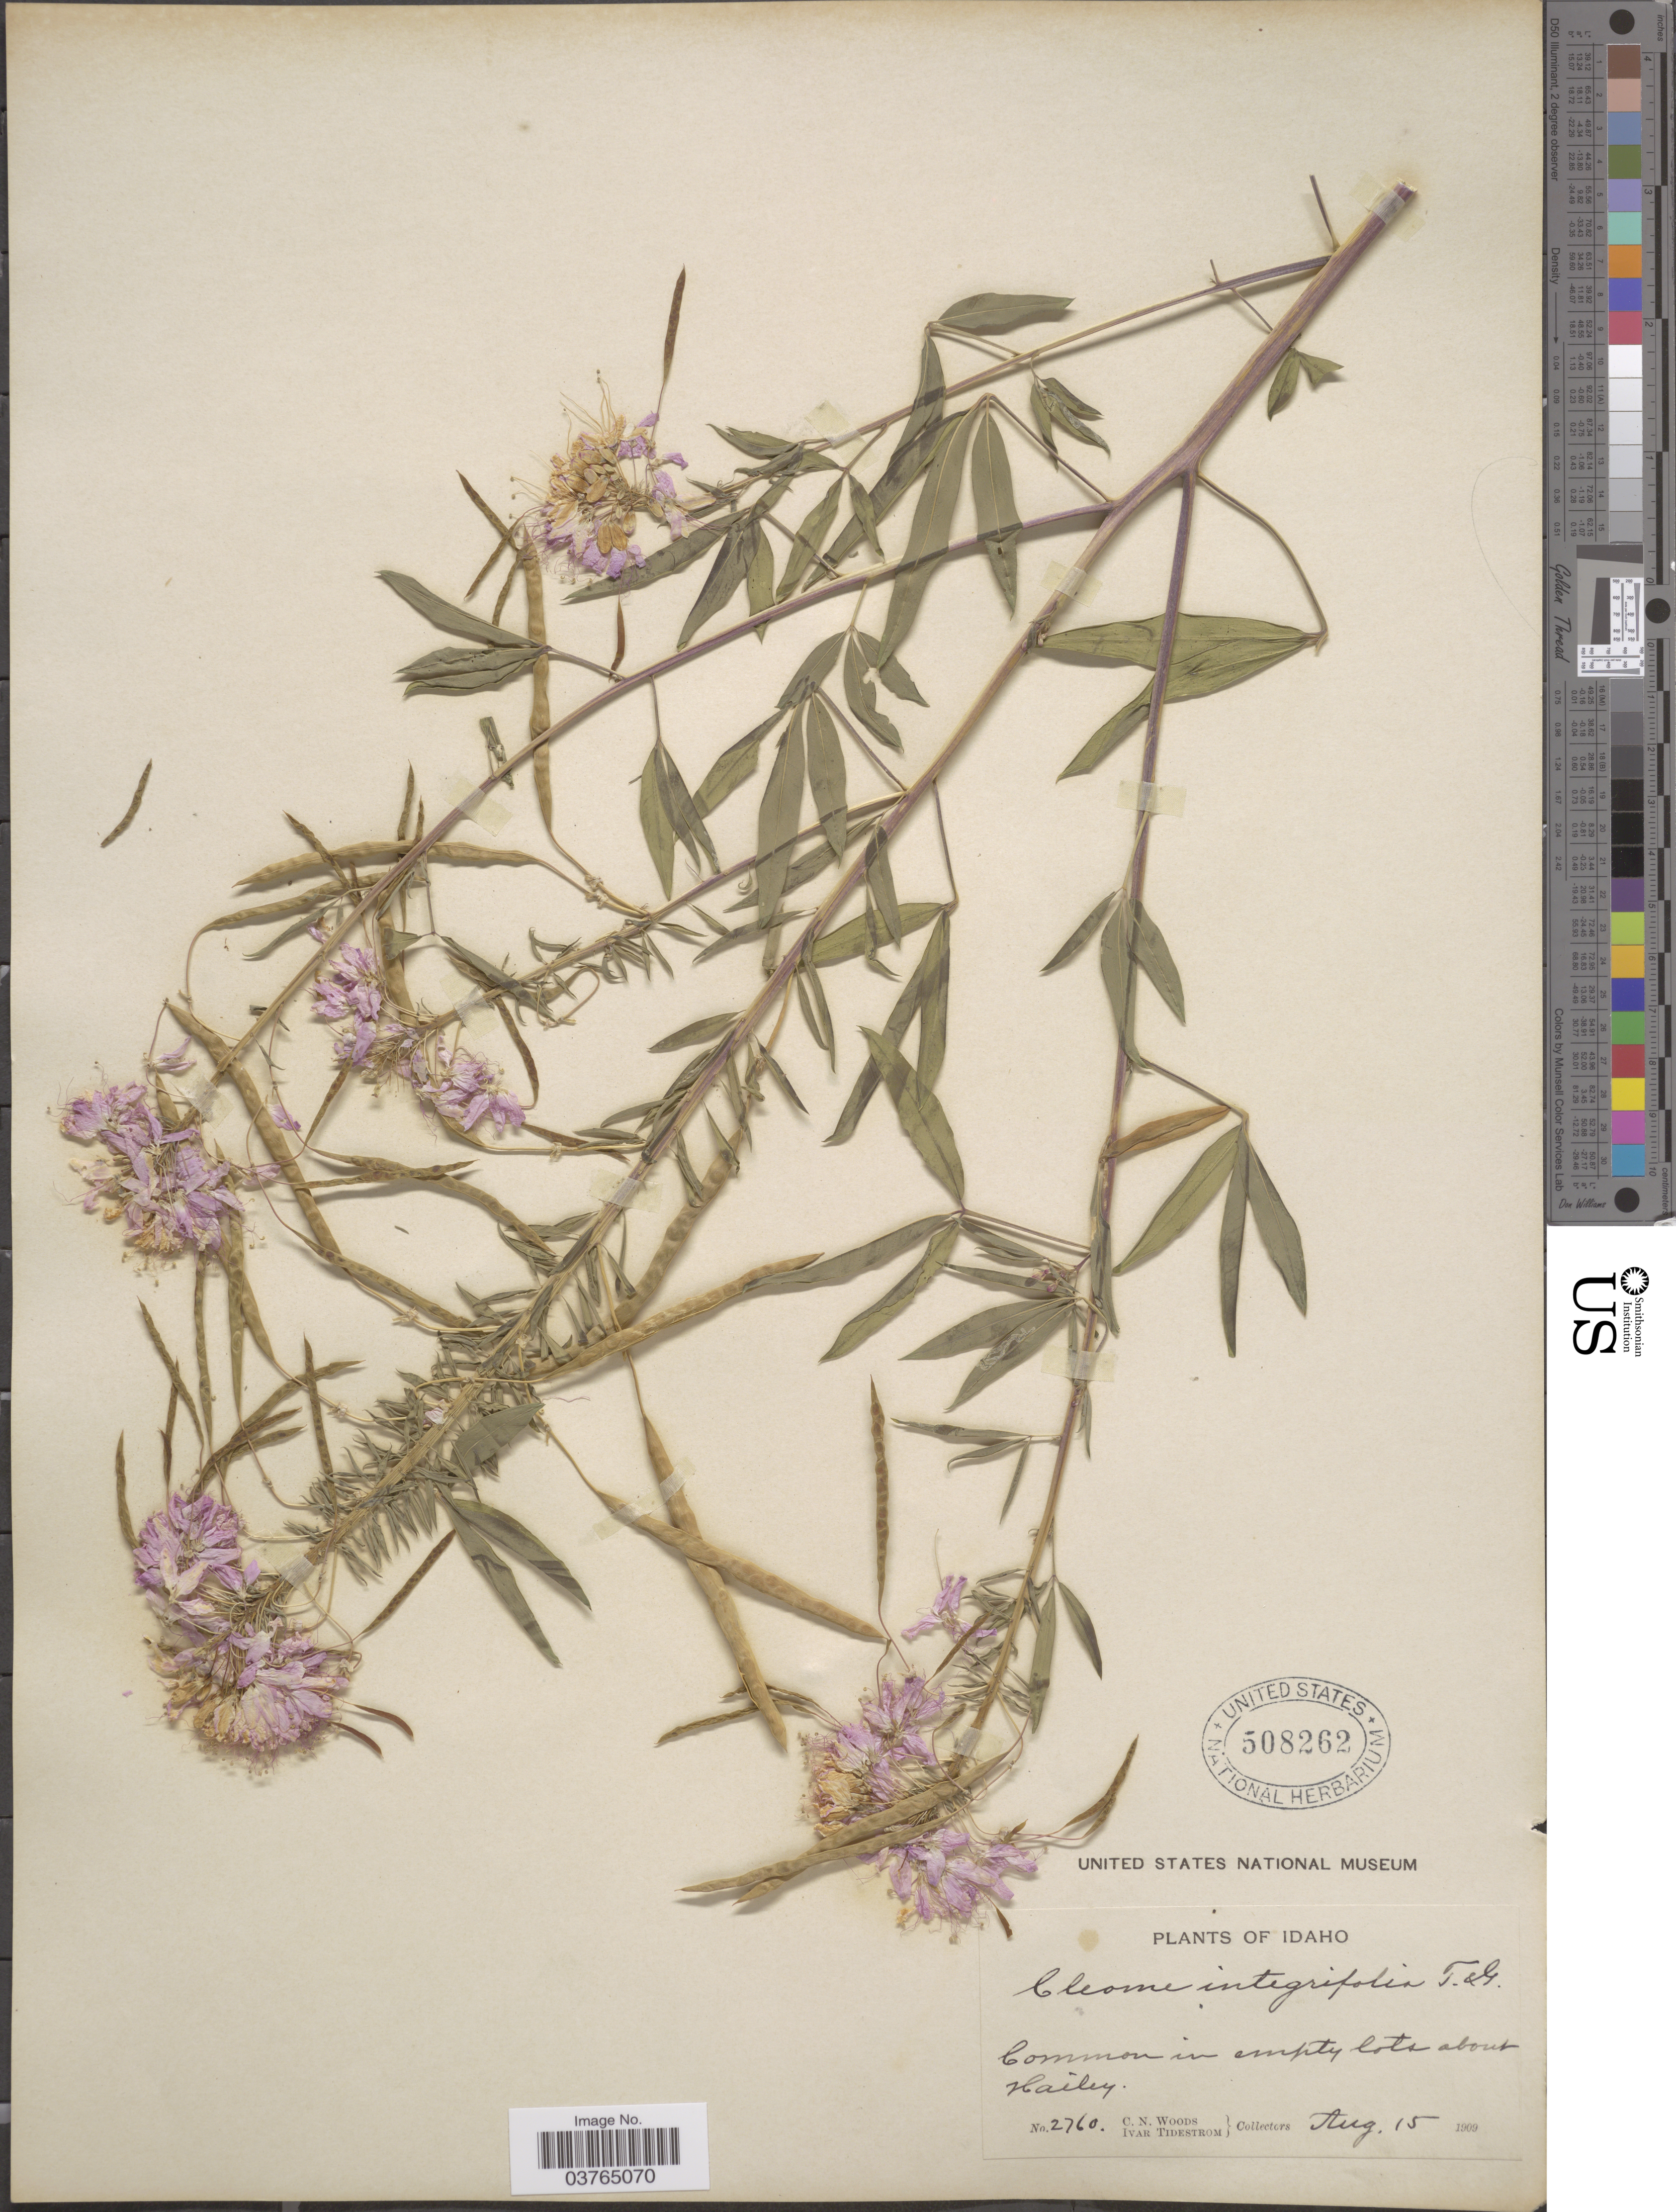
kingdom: Plantae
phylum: Tracheophyta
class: Magnoliopsida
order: Brassicales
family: Cleomaceae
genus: Cleomella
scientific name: Cleomella serrulata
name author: (Pursh) Roalson & J.C. Hall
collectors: C. Woods & I. F. Tidestrom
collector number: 2760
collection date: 1909-08-15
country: United States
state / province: Idaho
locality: Common in empty lots about Hailey.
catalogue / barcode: US 508262